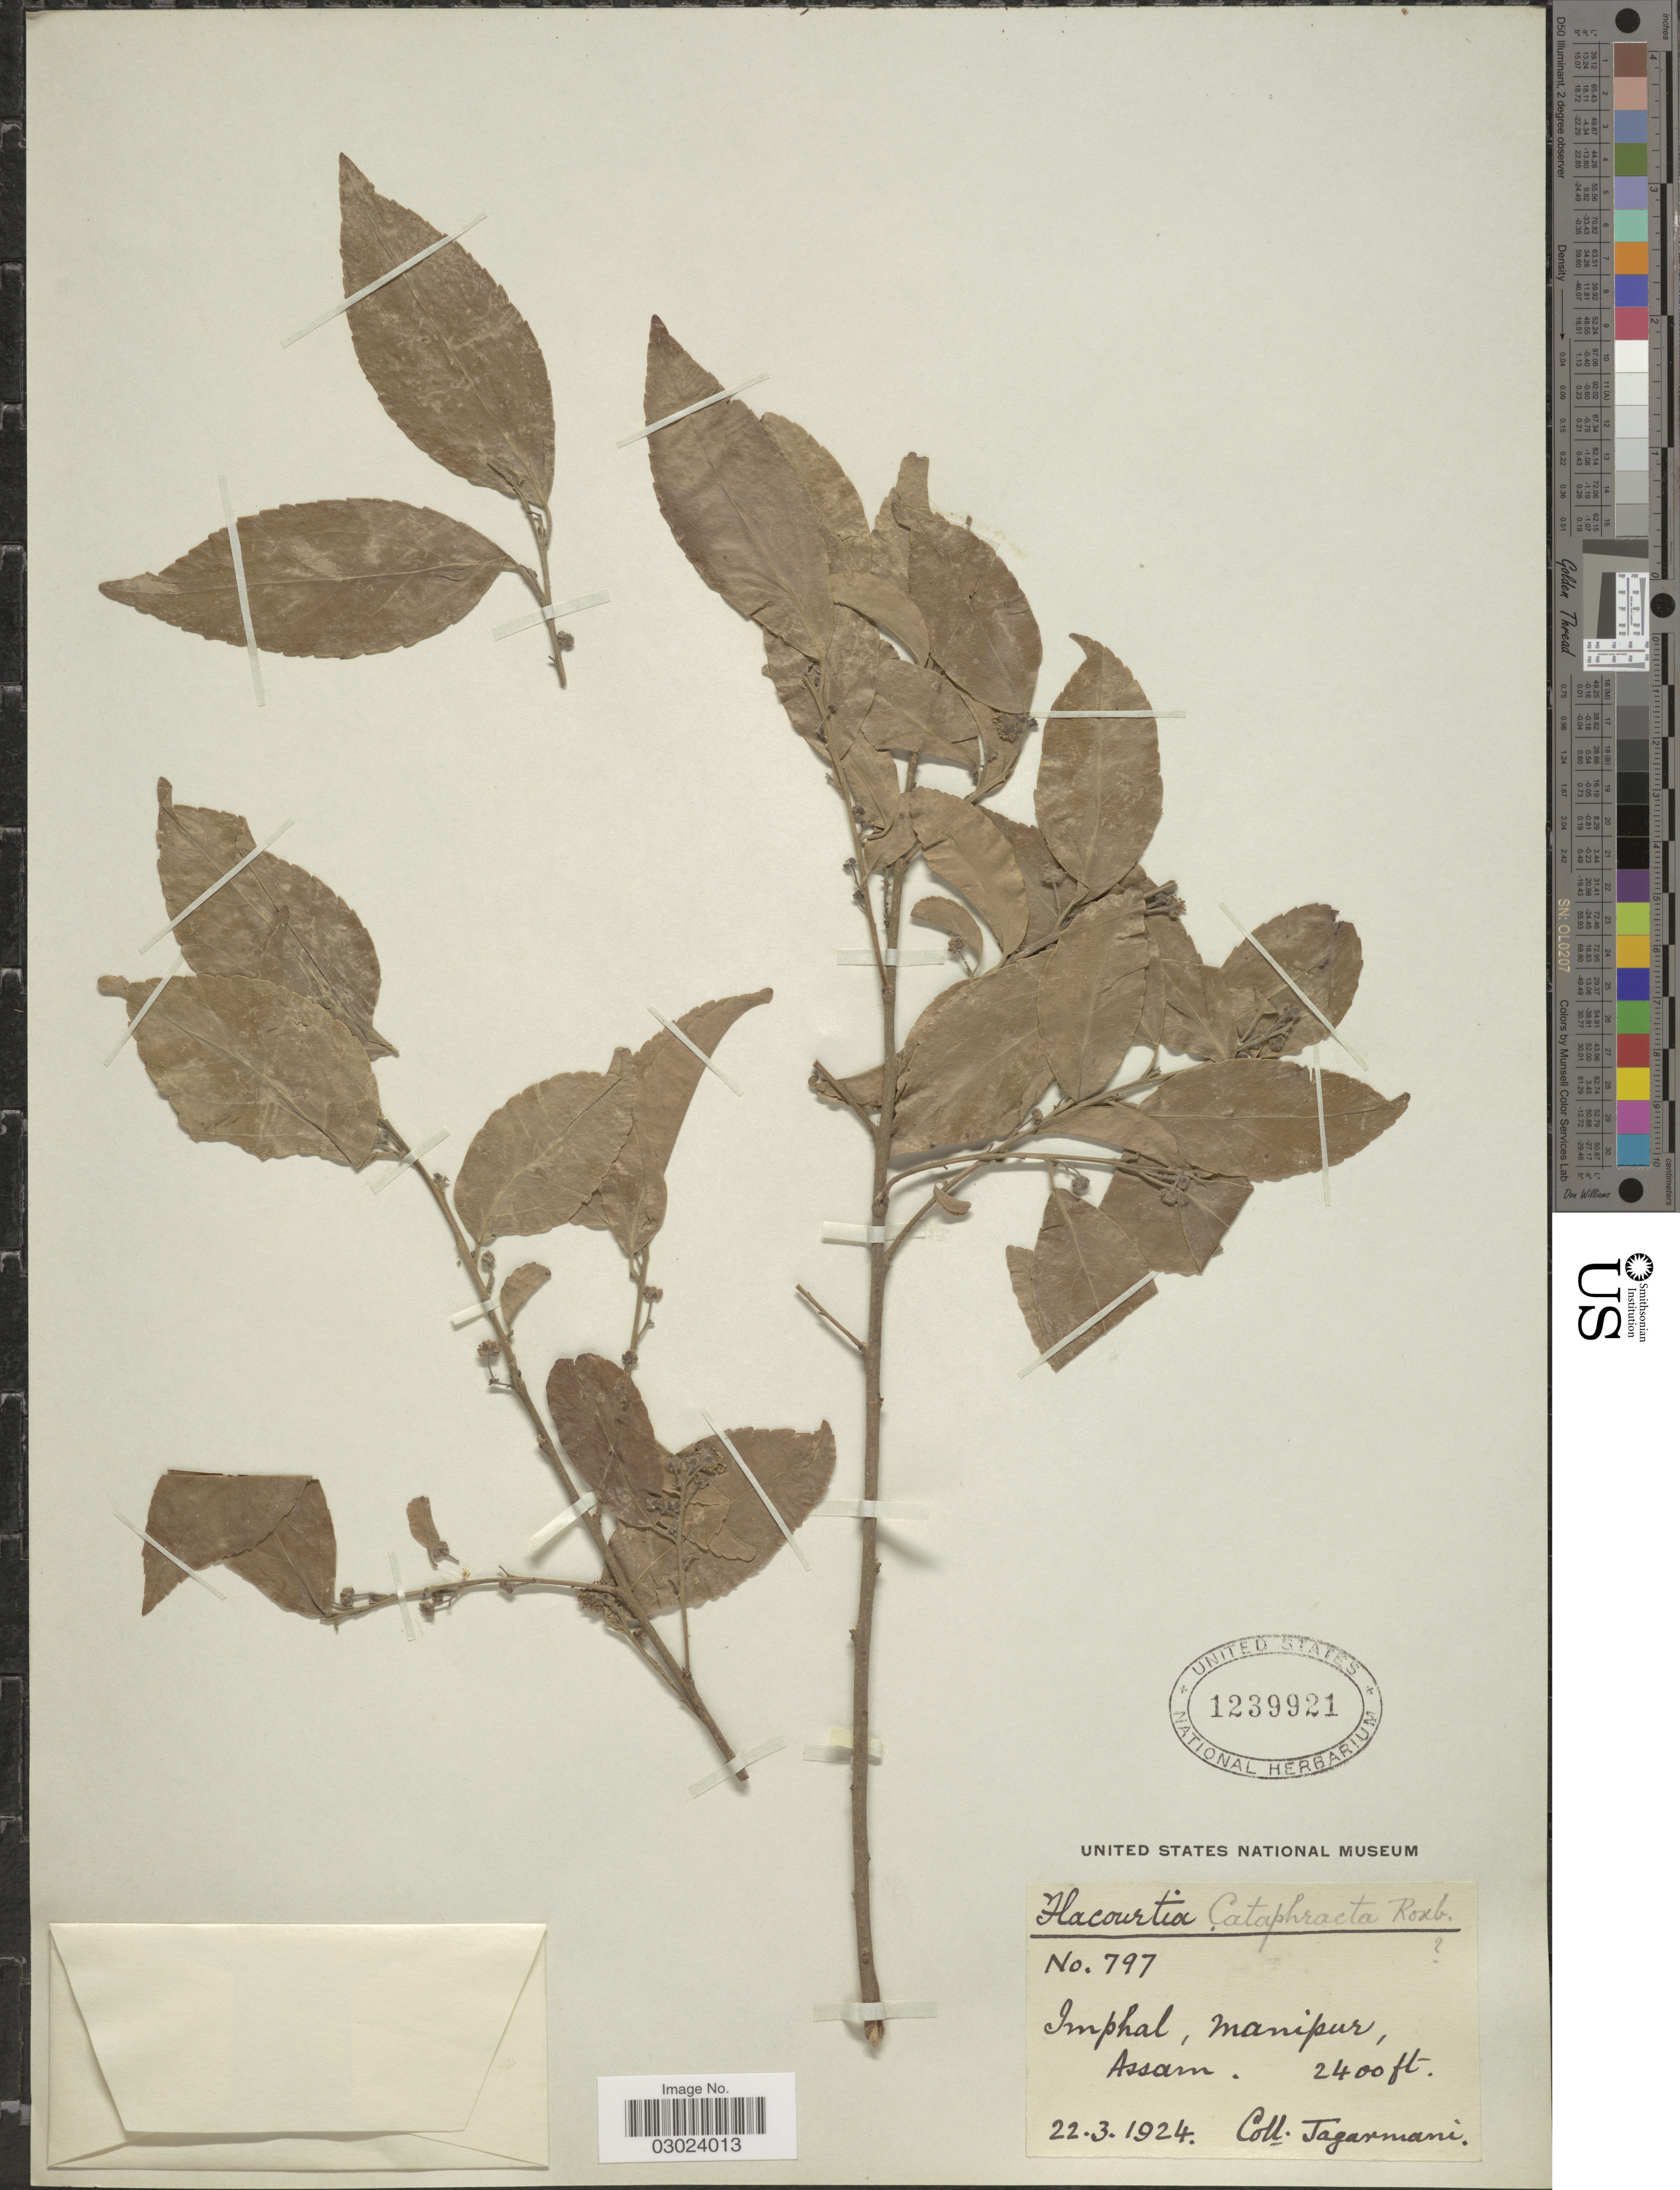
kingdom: Plantae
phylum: Tracheophyta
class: Magnoliopsida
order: Malpighiales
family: Salicaceae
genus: Flacourtia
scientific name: Flacourtia cataphracta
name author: Roxb.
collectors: -. Jagarmani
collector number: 797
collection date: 1924-03-22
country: India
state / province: Manipur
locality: Imphal, Manipur.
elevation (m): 732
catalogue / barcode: US 1239921